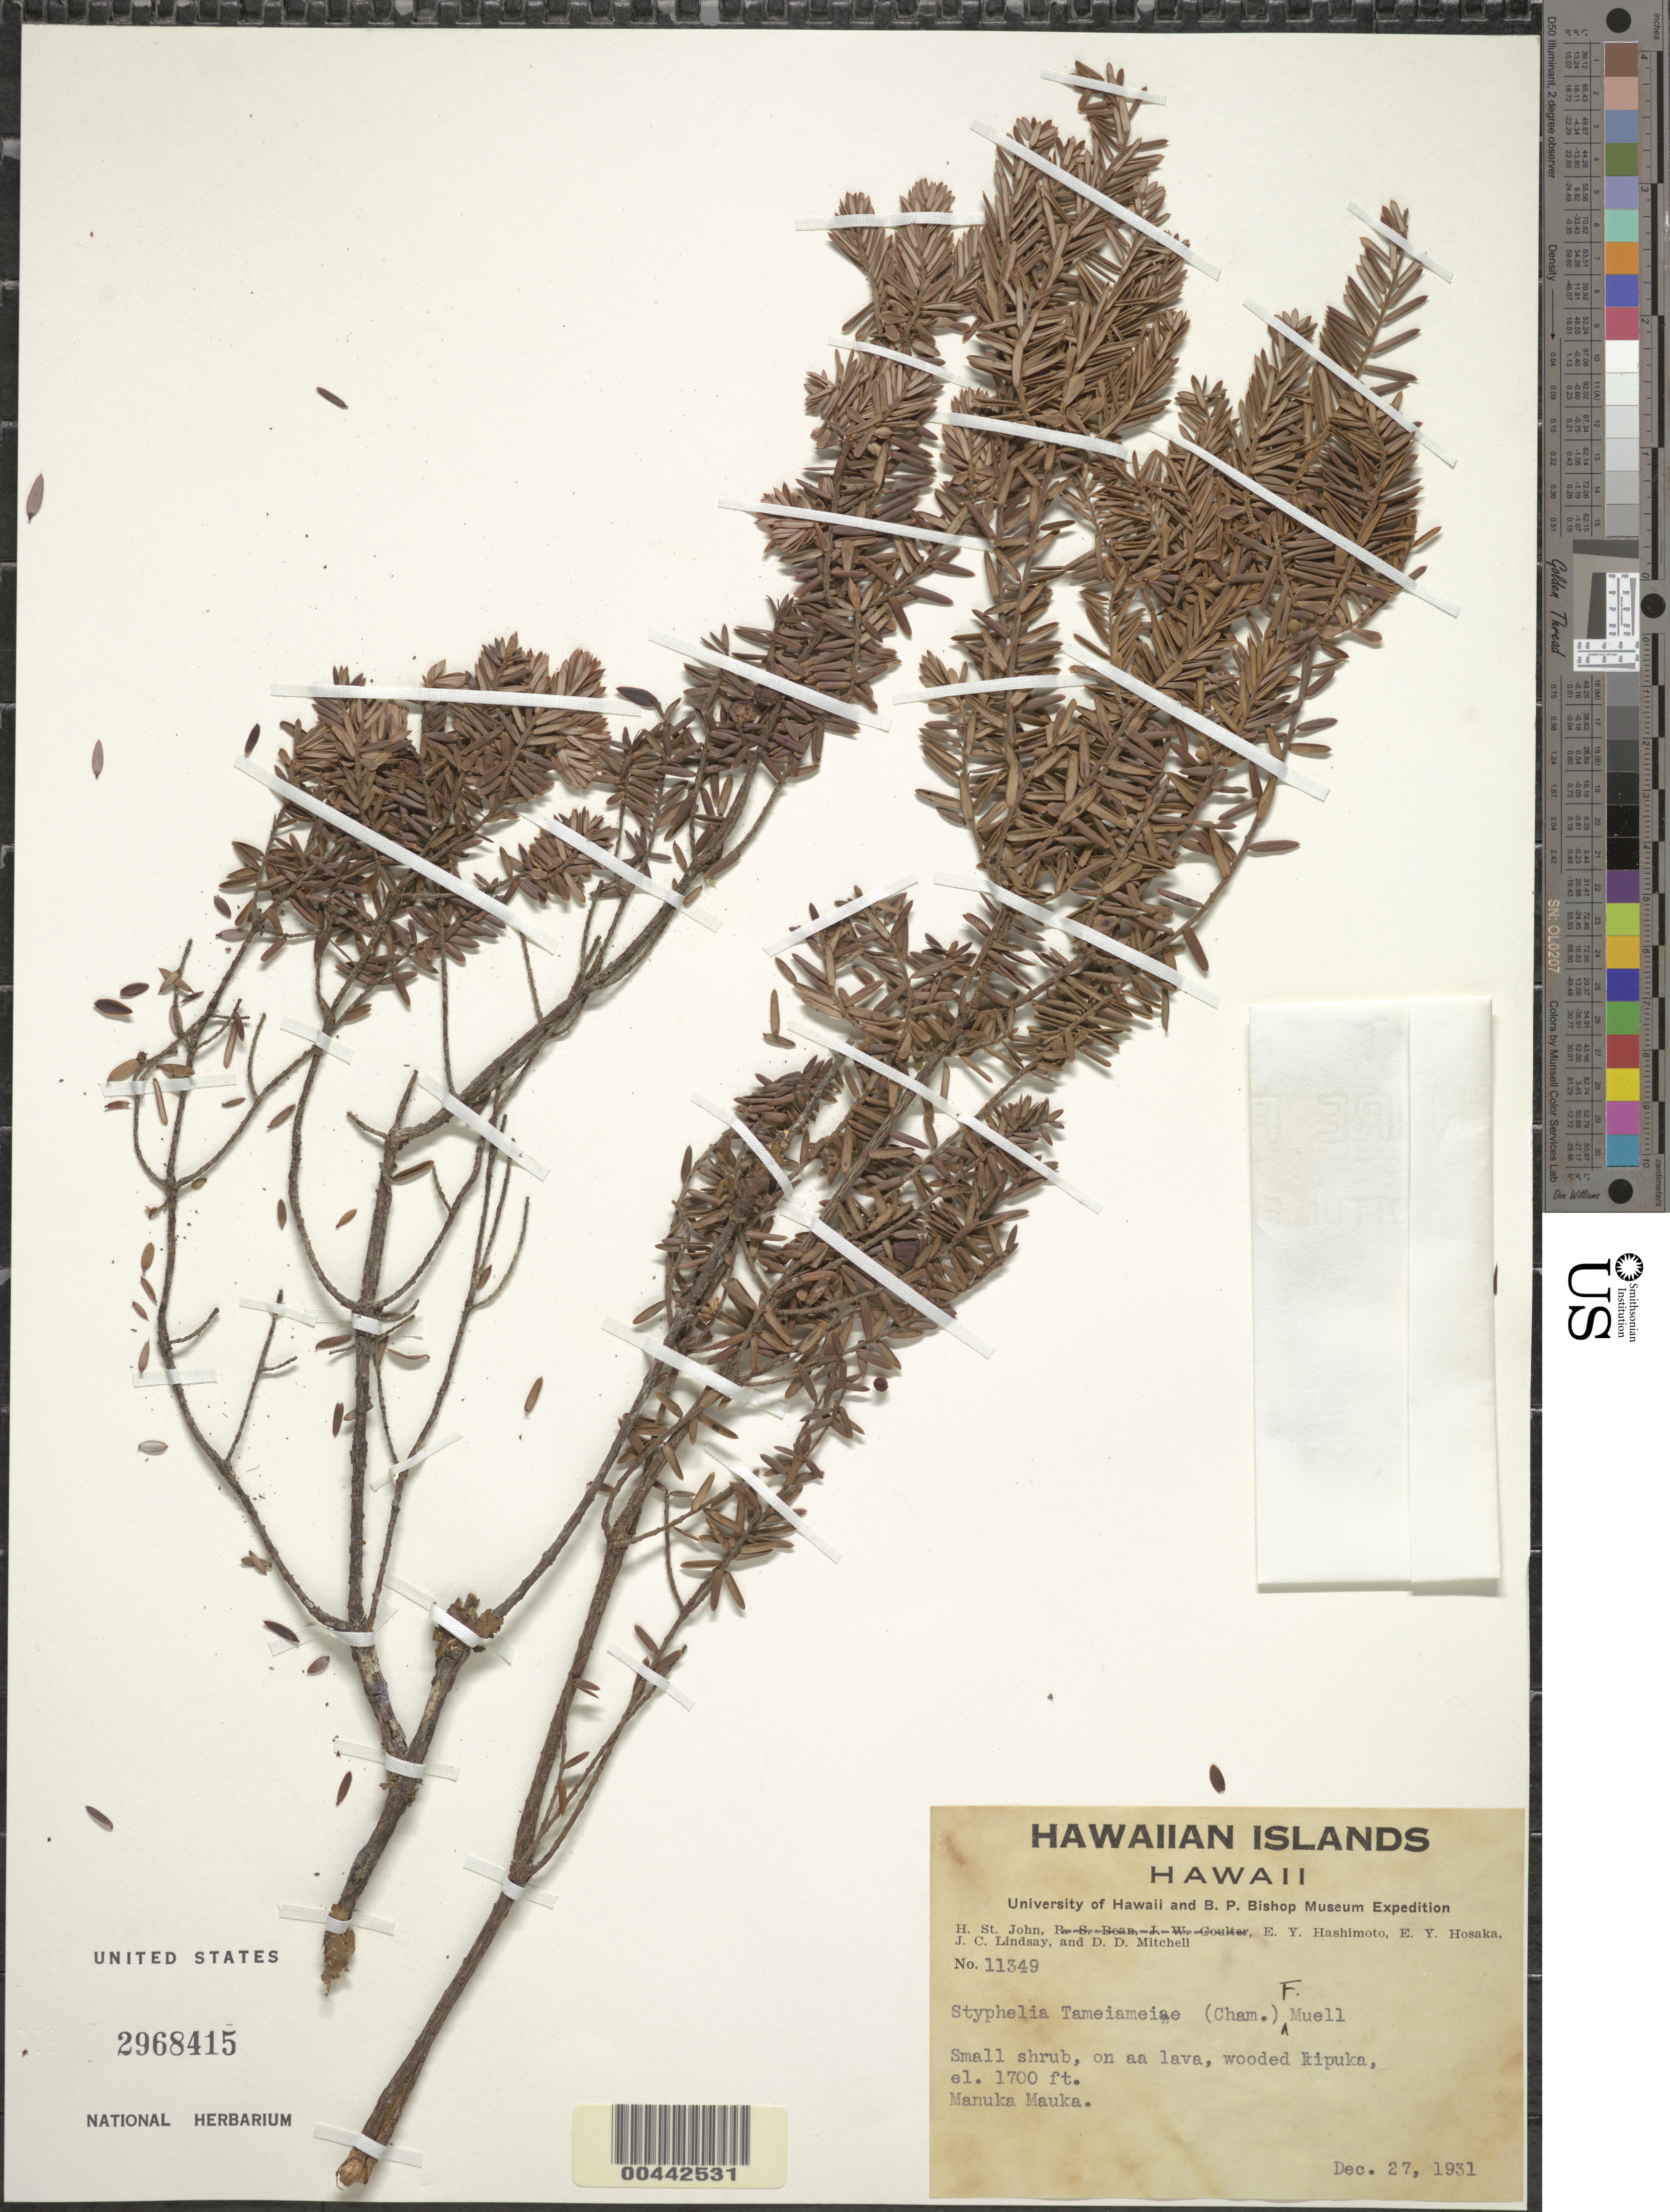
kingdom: Plantae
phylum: Tracheophyta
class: Magnoliopsida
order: Ericales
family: Ericaceae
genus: Leptecophylla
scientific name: Leptecophylla tameiameiae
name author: (Cham. & Schltdl.) C.M. Weiller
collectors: H. St. John, E. Hashimoto, E. Y. Hosaka, J. Lindsay & et al.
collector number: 11349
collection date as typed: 27 Dec 1931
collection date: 1931-12-27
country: United States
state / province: Hawaii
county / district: Kauai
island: Kaua'i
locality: Manuka Mauka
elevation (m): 518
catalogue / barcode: US 2968415